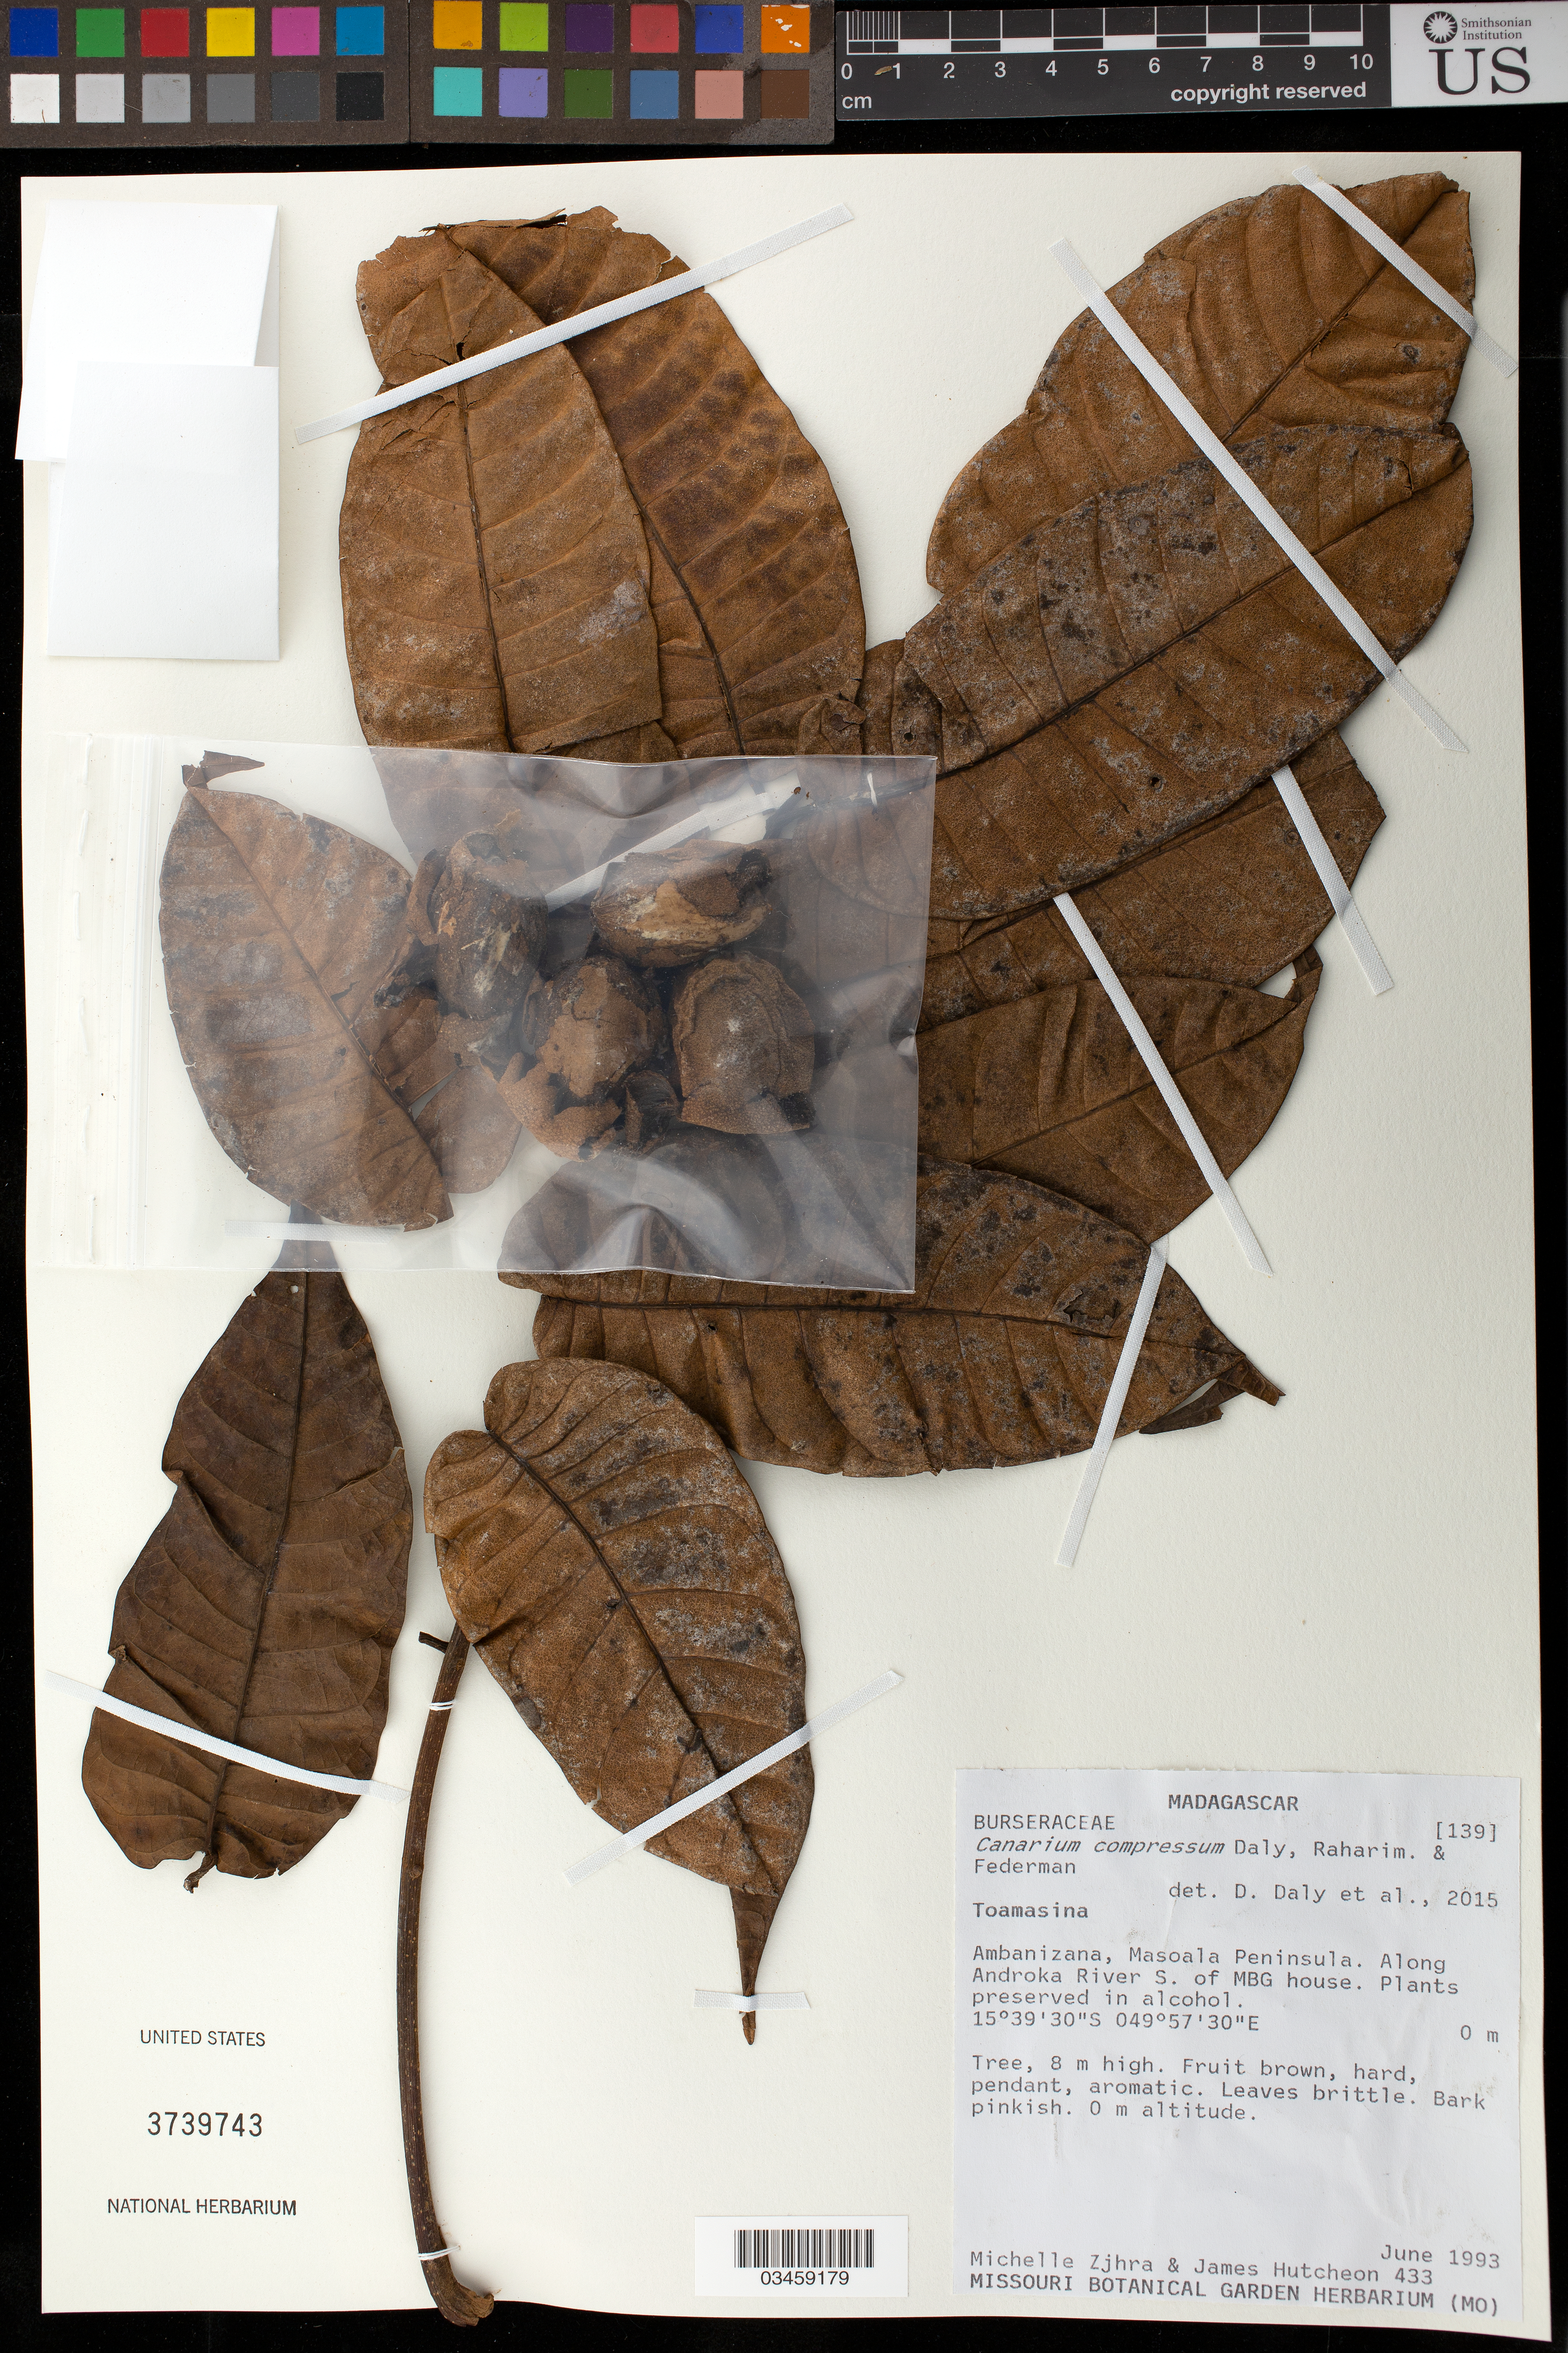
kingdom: Plantae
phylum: Tracheophyta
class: Magnoliopsida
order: Sapindales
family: Burseraceae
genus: Canarium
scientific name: Canarium compressum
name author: Daly et al.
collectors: M. Zjhra & J. Hutcheon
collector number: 433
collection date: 1993-06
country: Madagascar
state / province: Analanjirofo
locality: Ambanizana, Masoala Peninsula, along Androka River, S of MBG house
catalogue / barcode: US 3739743